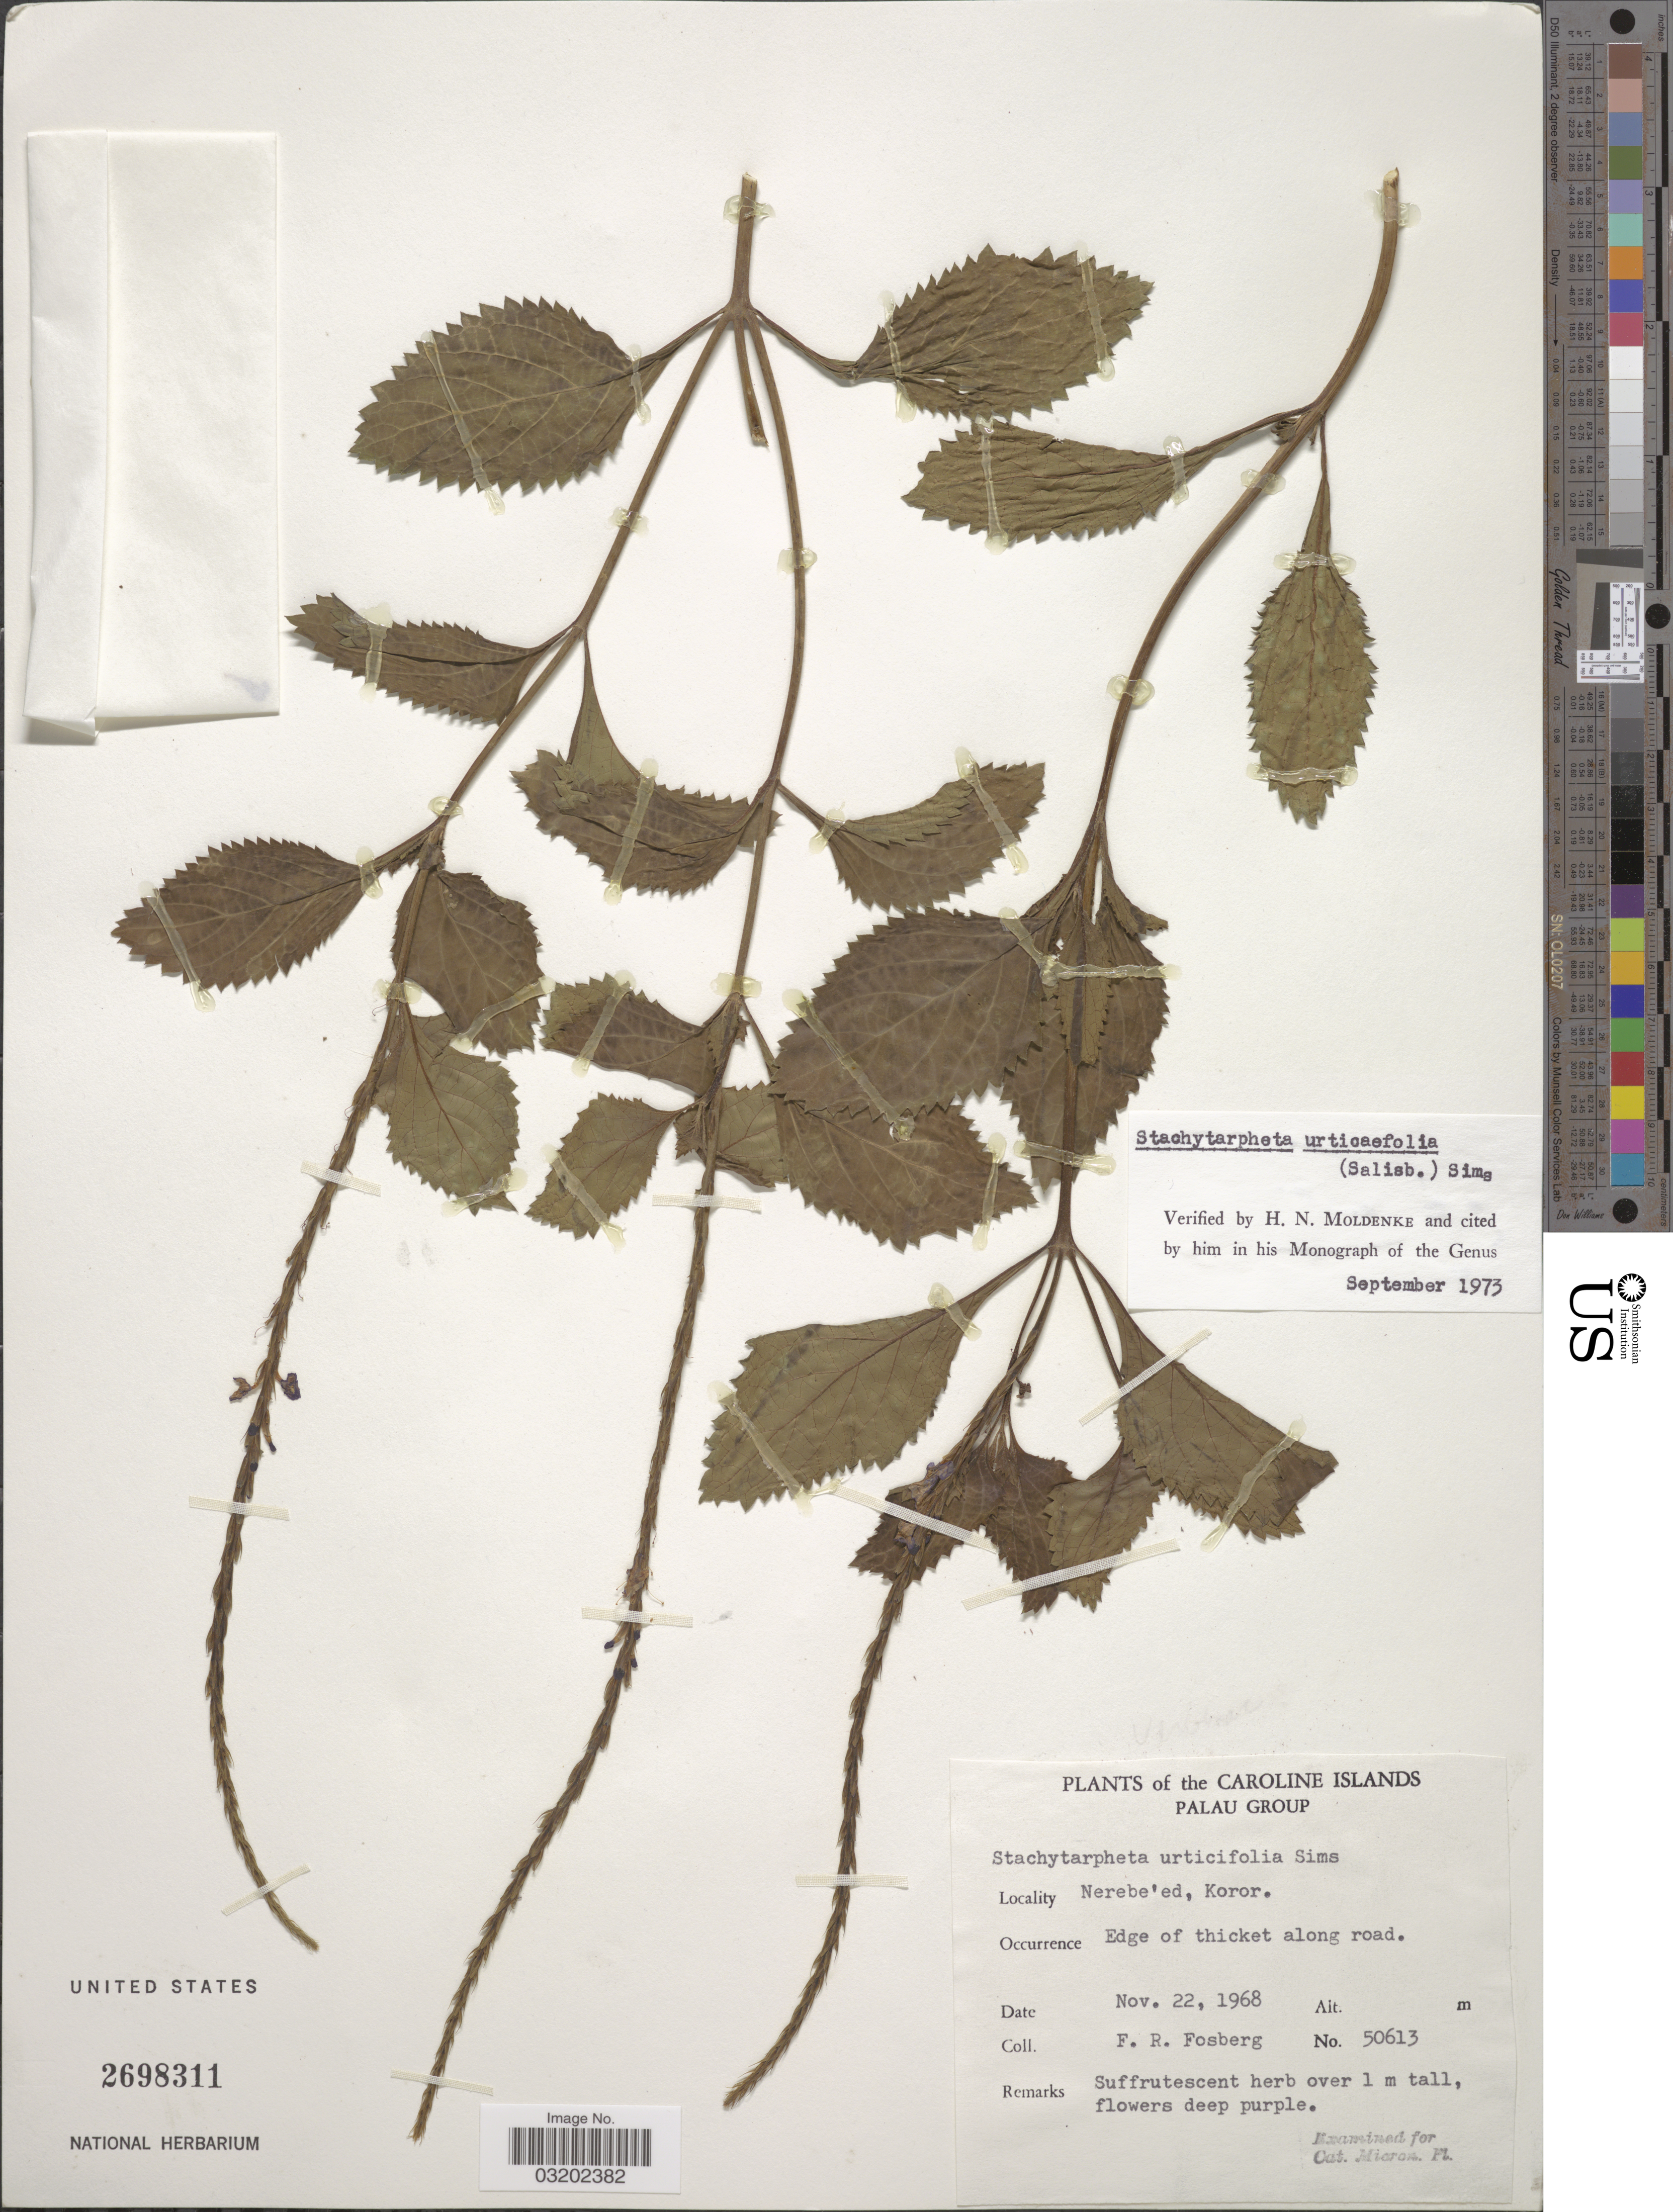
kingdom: Plantae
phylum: Tracheophyta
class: Magnoliopsida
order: Lamiales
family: Verbenaceae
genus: Stachytarpheta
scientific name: Stachytarpheta urticifolia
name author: Sims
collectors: F. R. Fosberg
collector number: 50613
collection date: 1968-11-22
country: Palau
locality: The Caroline Islands, Palau Group. Nerebe'ed, Koror.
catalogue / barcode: US 2698311